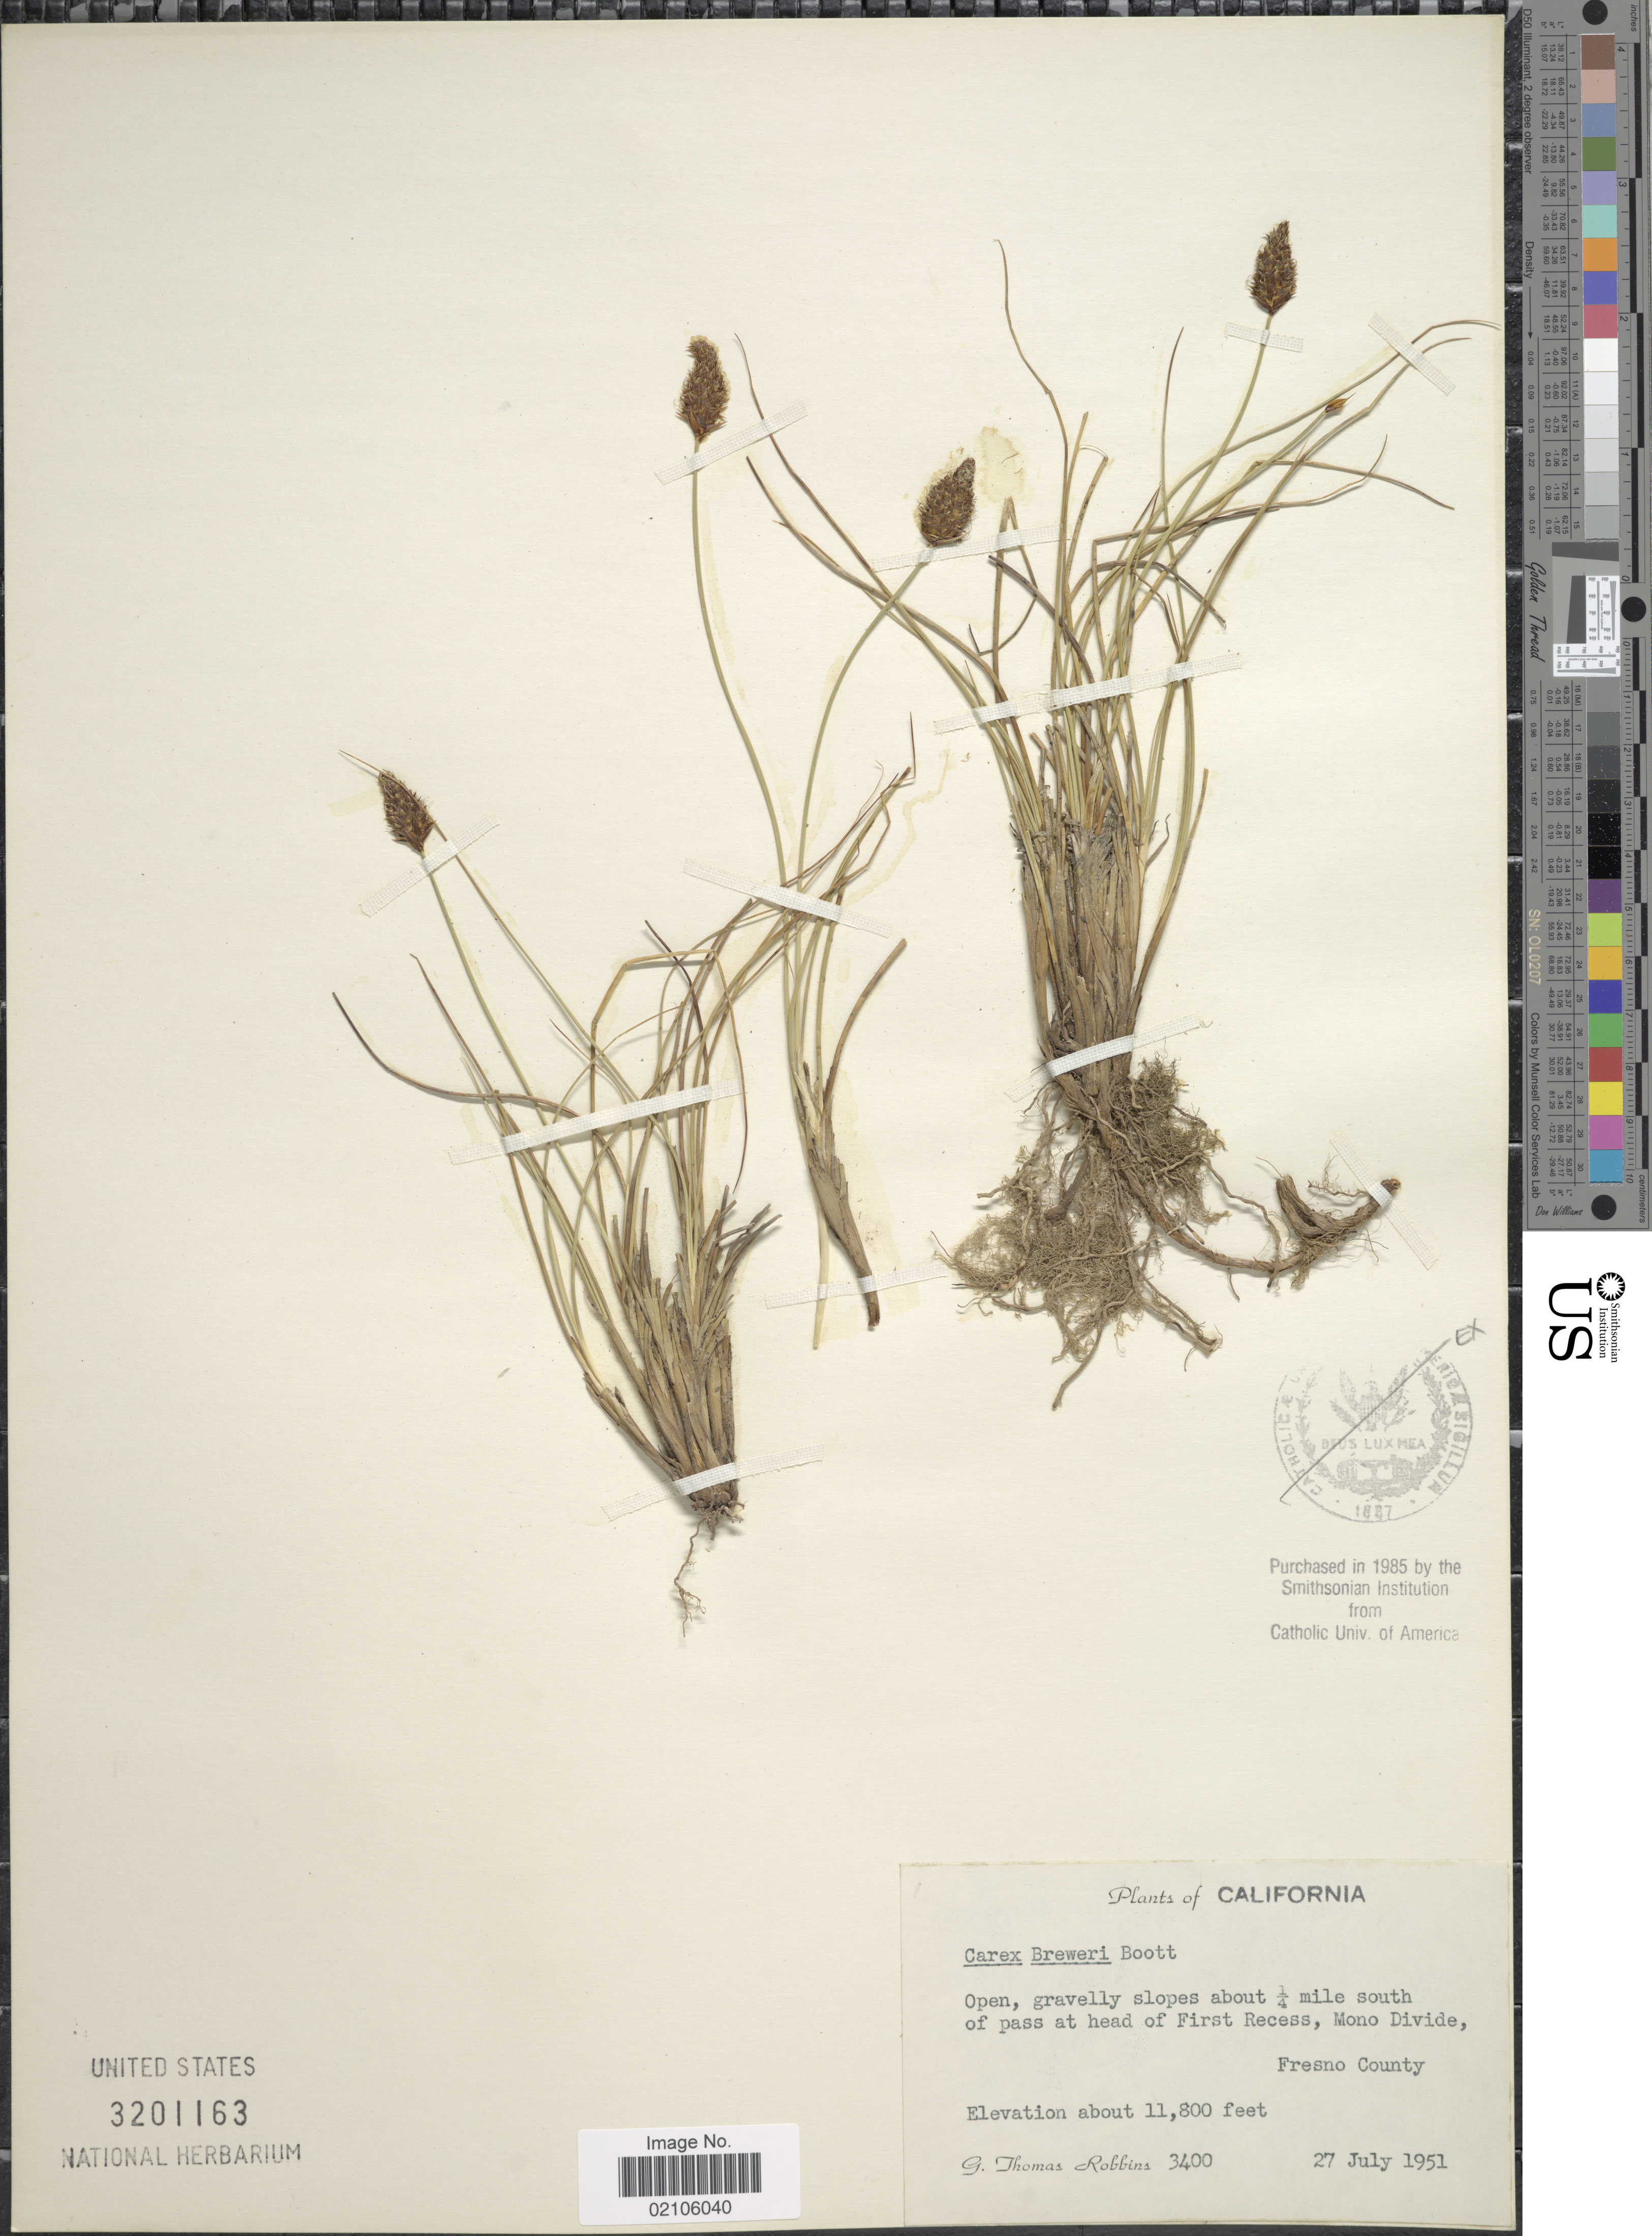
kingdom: Plantae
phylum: Tracheophyta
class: Liliopsida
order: Poales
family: Cyperaceae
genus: Carex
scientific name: Carex breweri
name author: Boott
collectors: G. T. Robbins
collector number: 3400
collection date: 1951-07-27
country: United States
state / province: California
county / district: Fresno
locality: Open, gravelly slopes about ¼ mile south of pass at head of First Recess, Mono Divide, Fresno County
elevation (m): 3597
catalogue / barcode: US 3201163